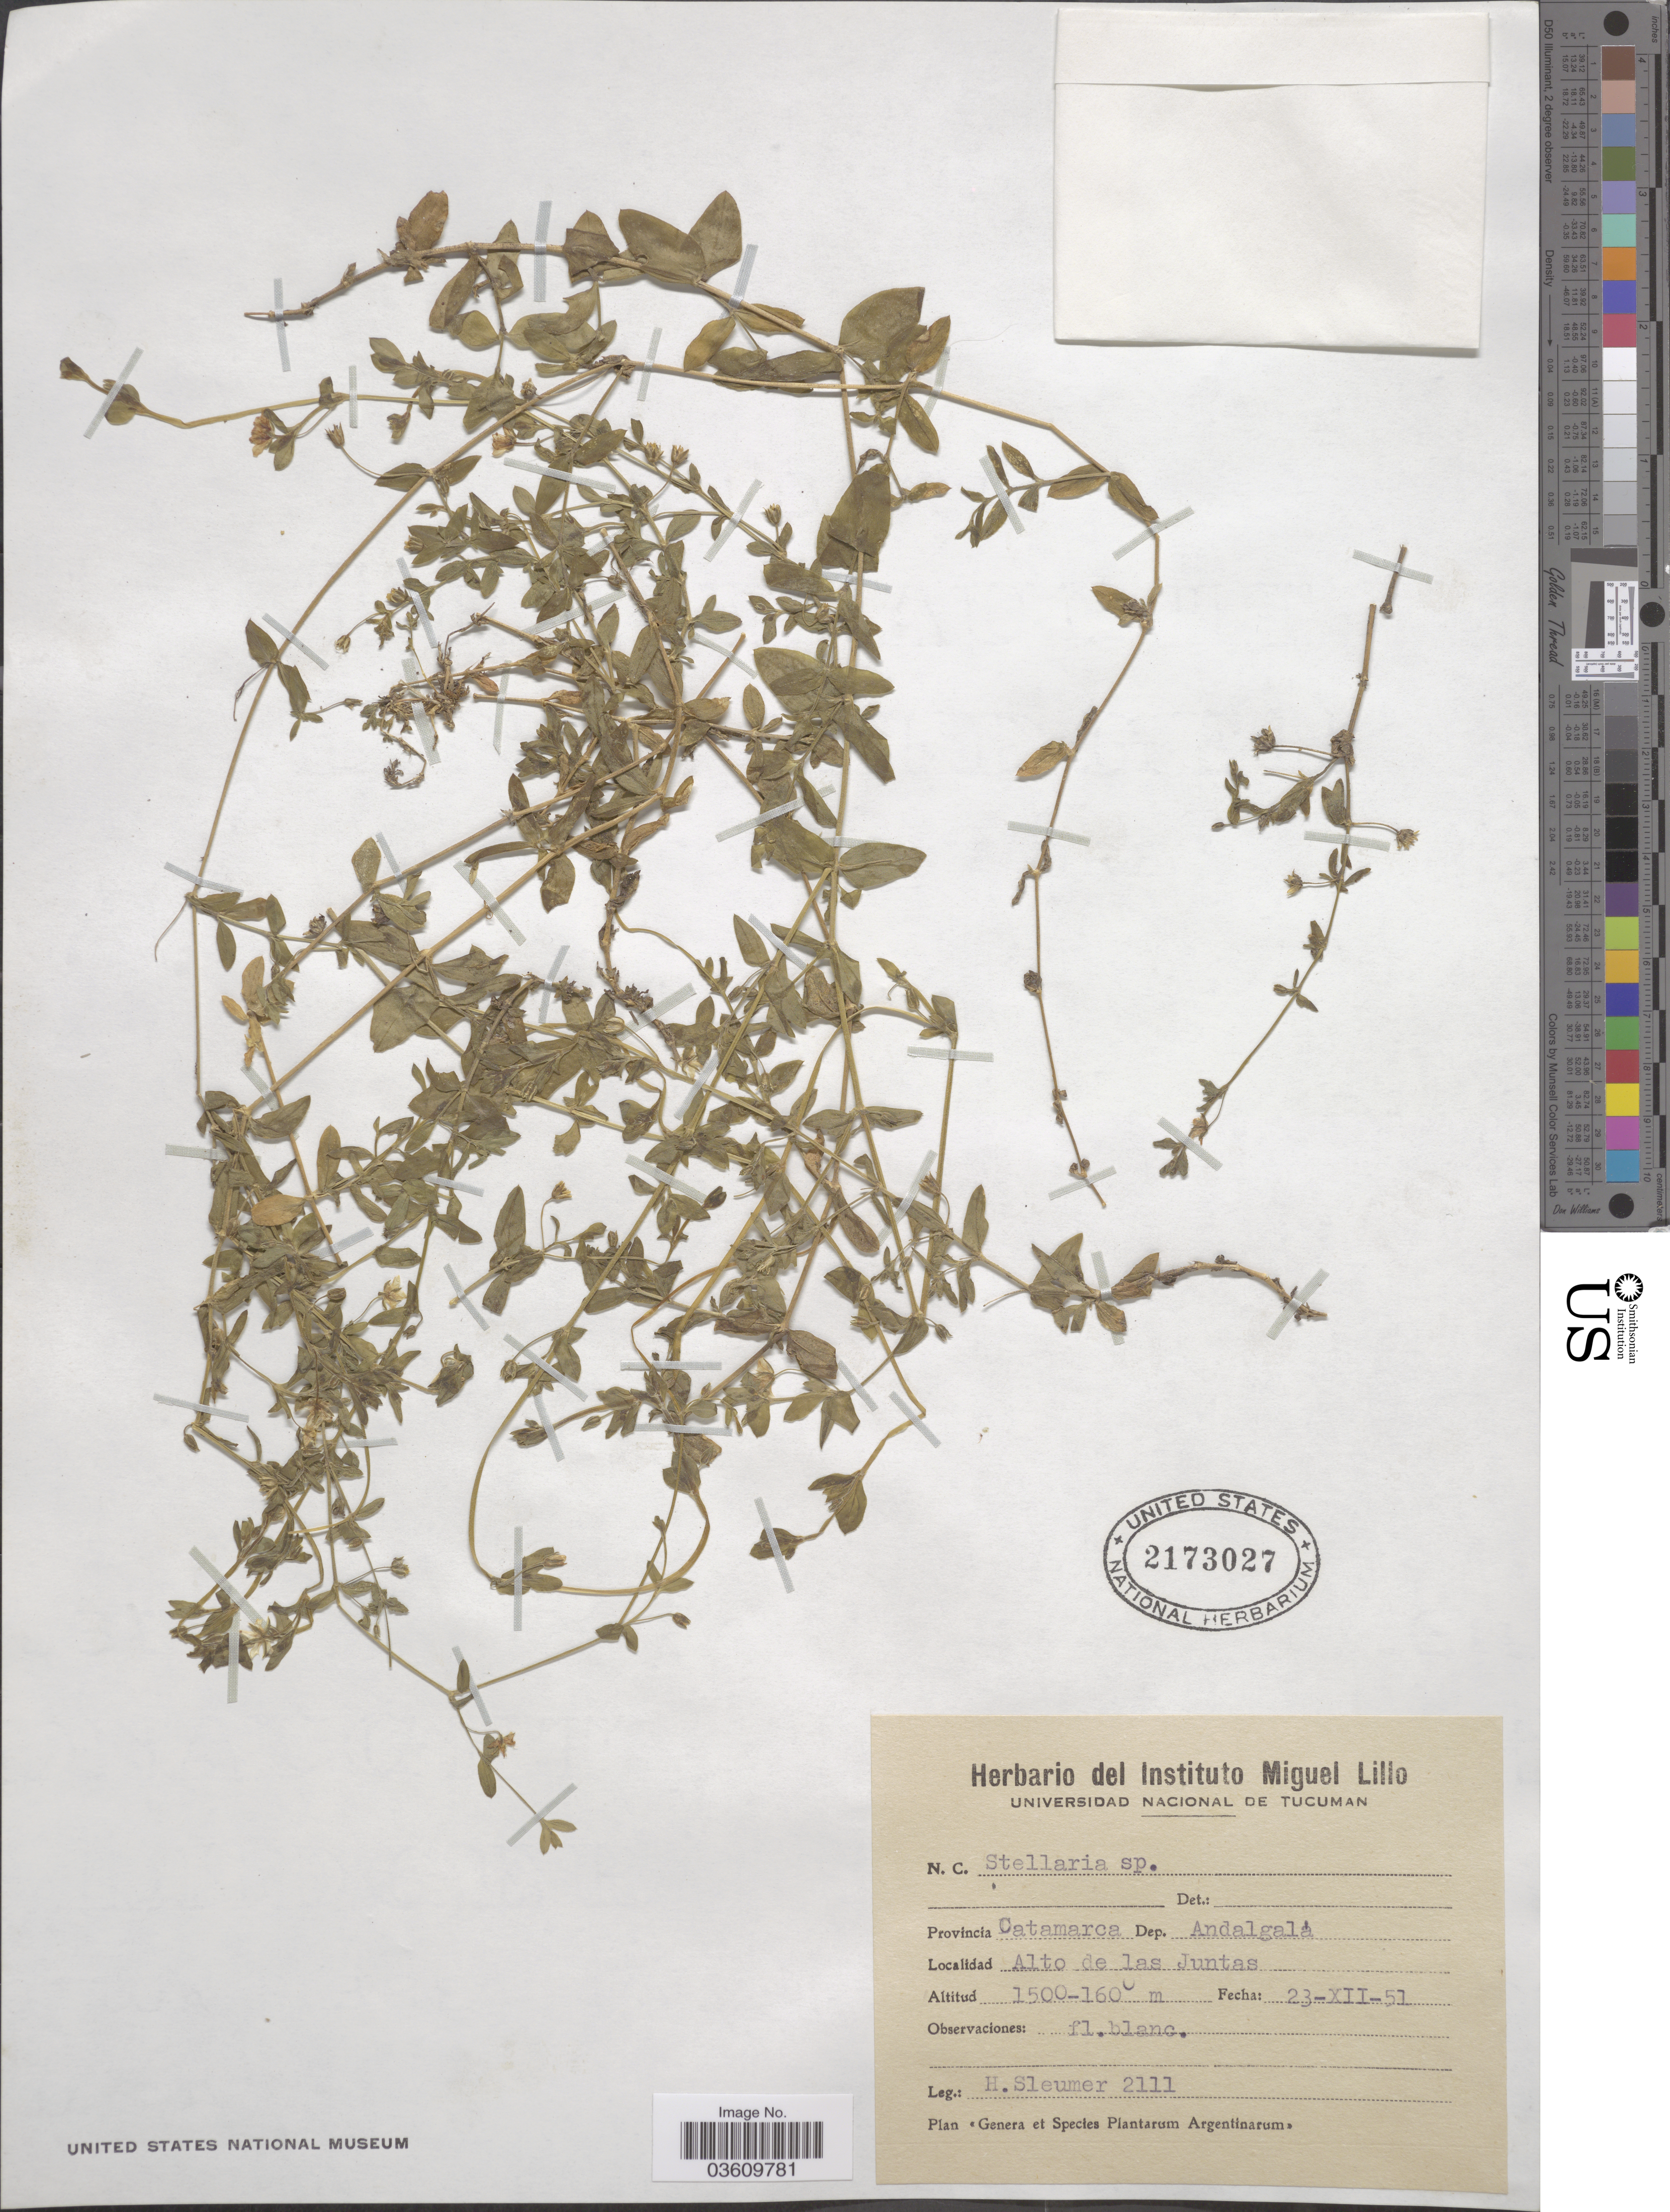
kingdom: Plantae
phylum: Tracheophyta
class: Magnoliopsida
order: Caryophyllales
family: Caryophyllaceae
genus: Stellaria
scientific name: Stellaria sp.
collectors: H. O. Sleumer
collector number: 2111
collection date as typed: Transcribed d/m/y: 23/12/51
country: Argentina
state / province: Catamarca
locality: Dep. Andalgalá. Alto de las Juntas.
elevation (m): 1500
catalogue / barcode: US 2173027